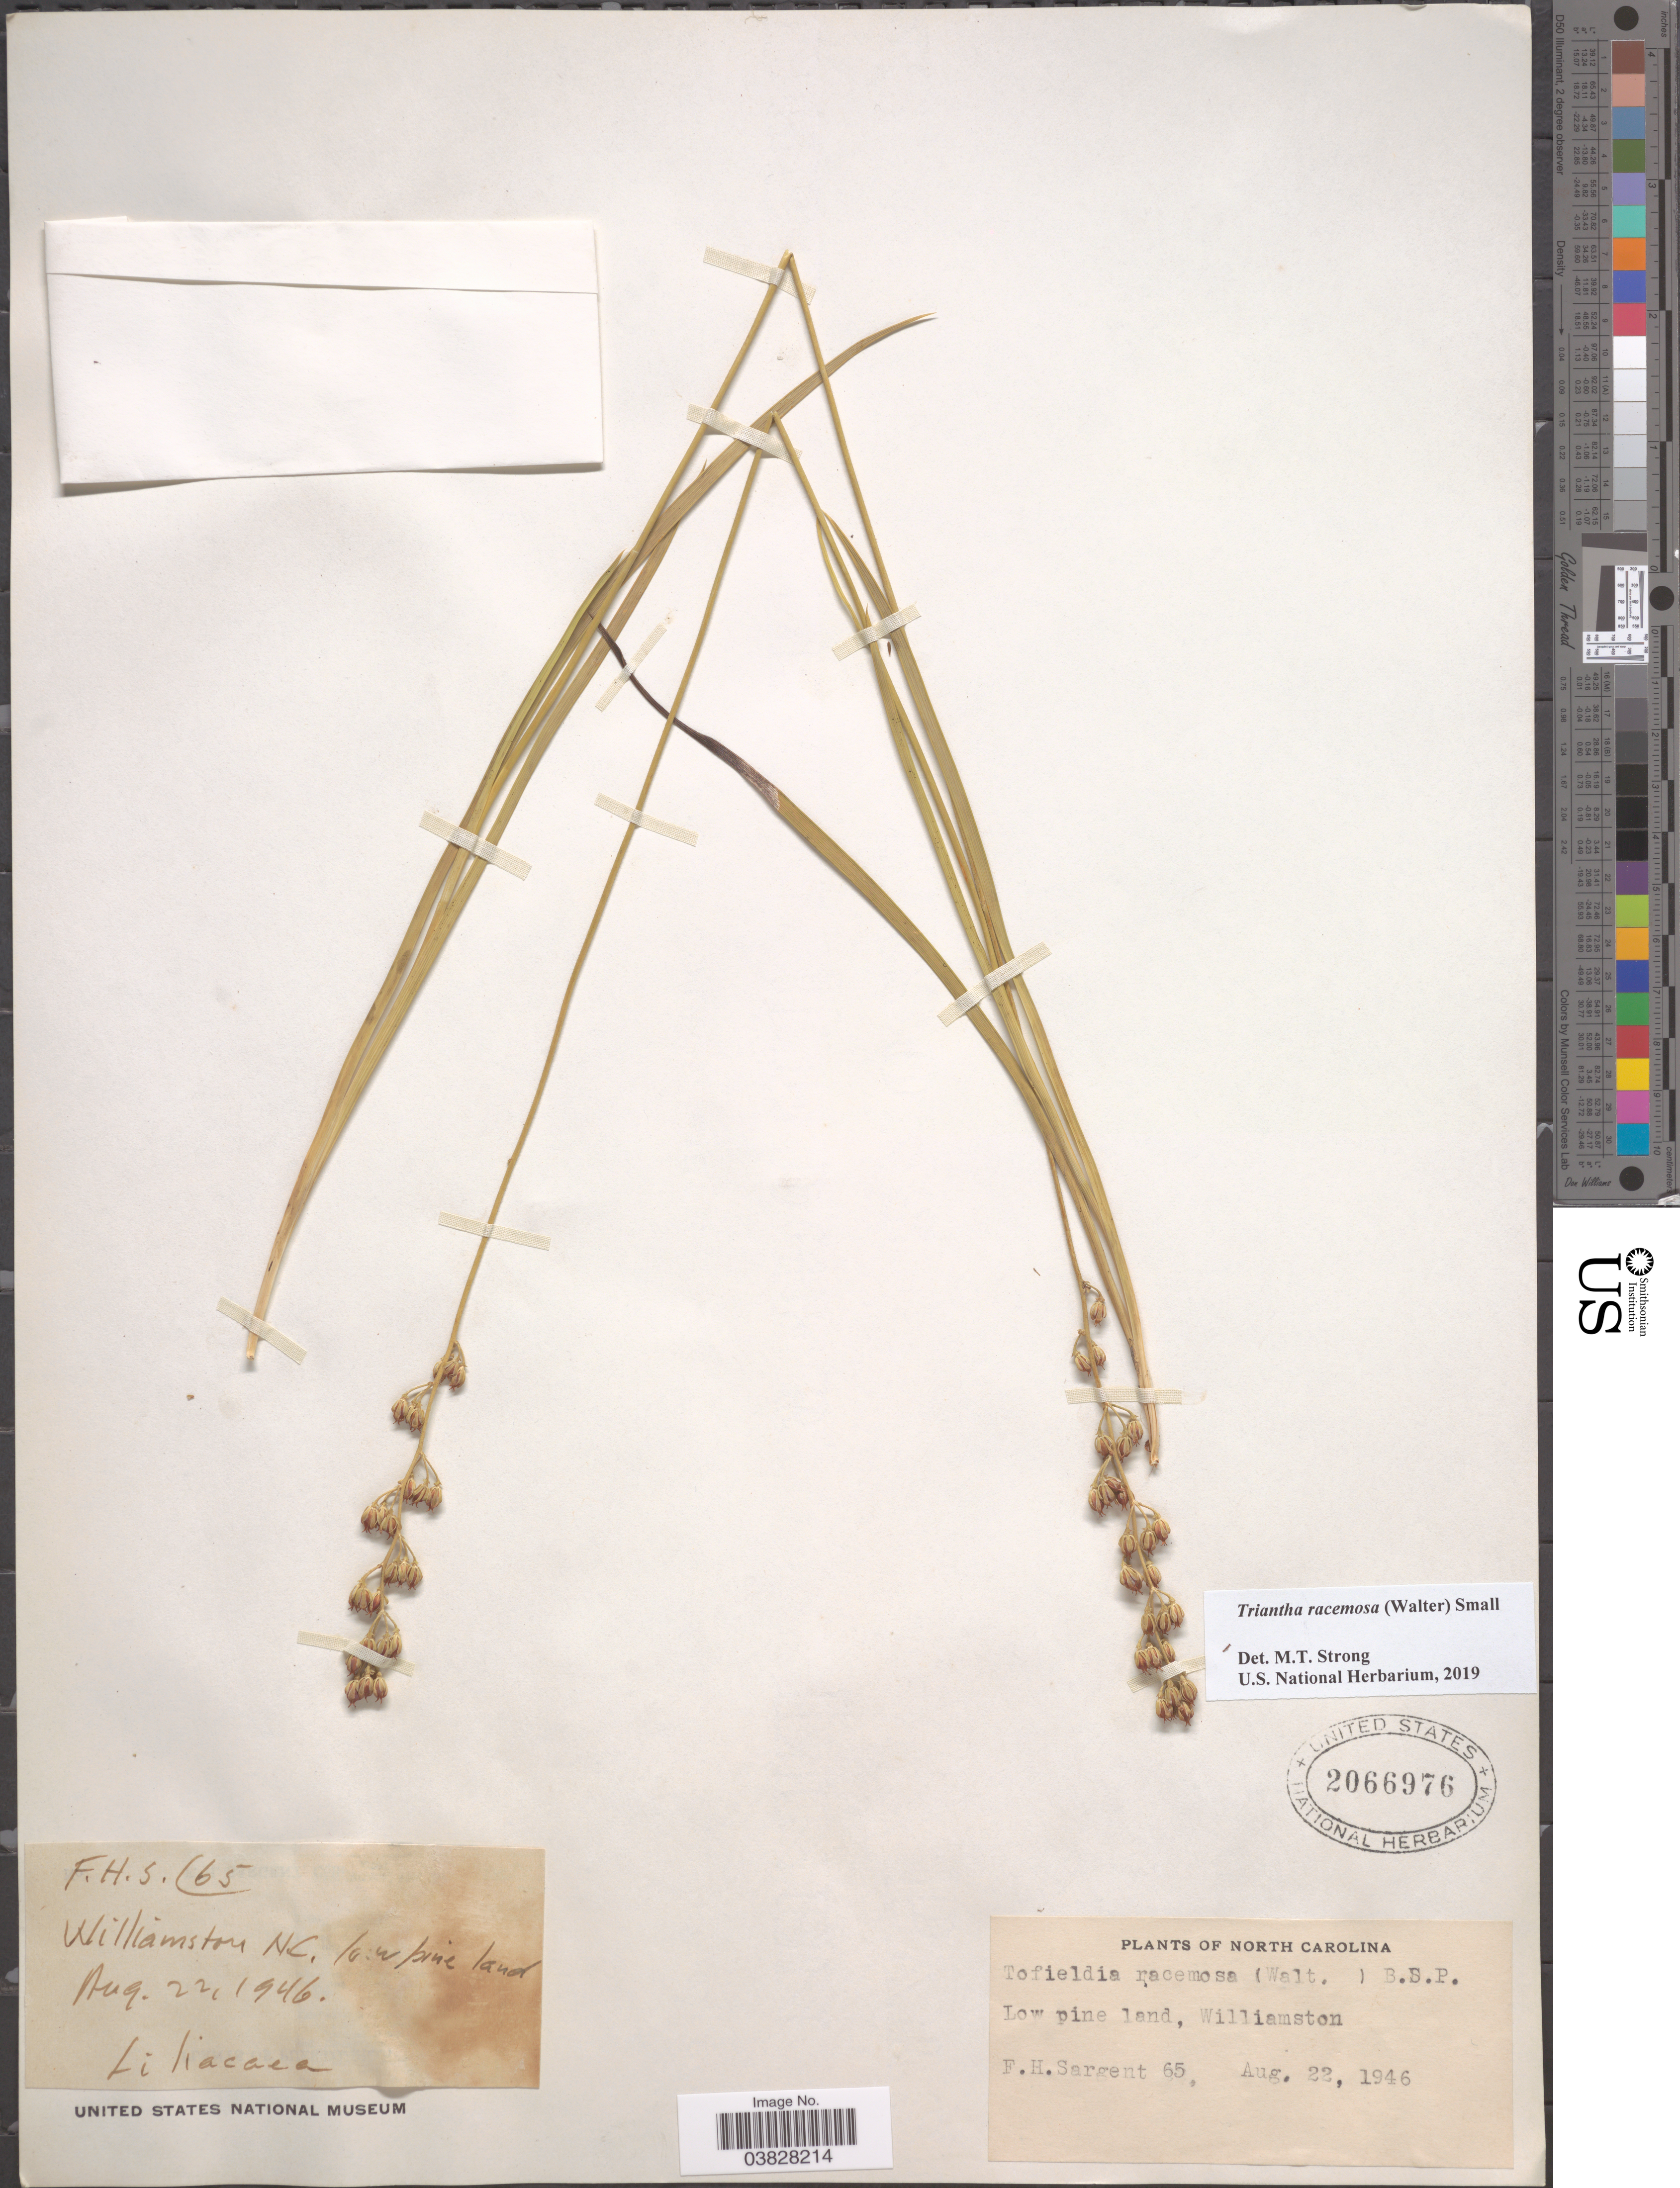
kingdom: Plantae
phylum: Tracheophyta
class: Liliopsida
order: Alismatales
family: Tofieldiaceae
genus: Triantha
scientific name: Triantha racemosa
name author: (Walter) Small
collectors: F. H. Sargent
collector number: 65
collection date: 1946-08-22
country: United States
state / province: North Carolina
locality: Williamston.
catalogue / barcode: US 2066976